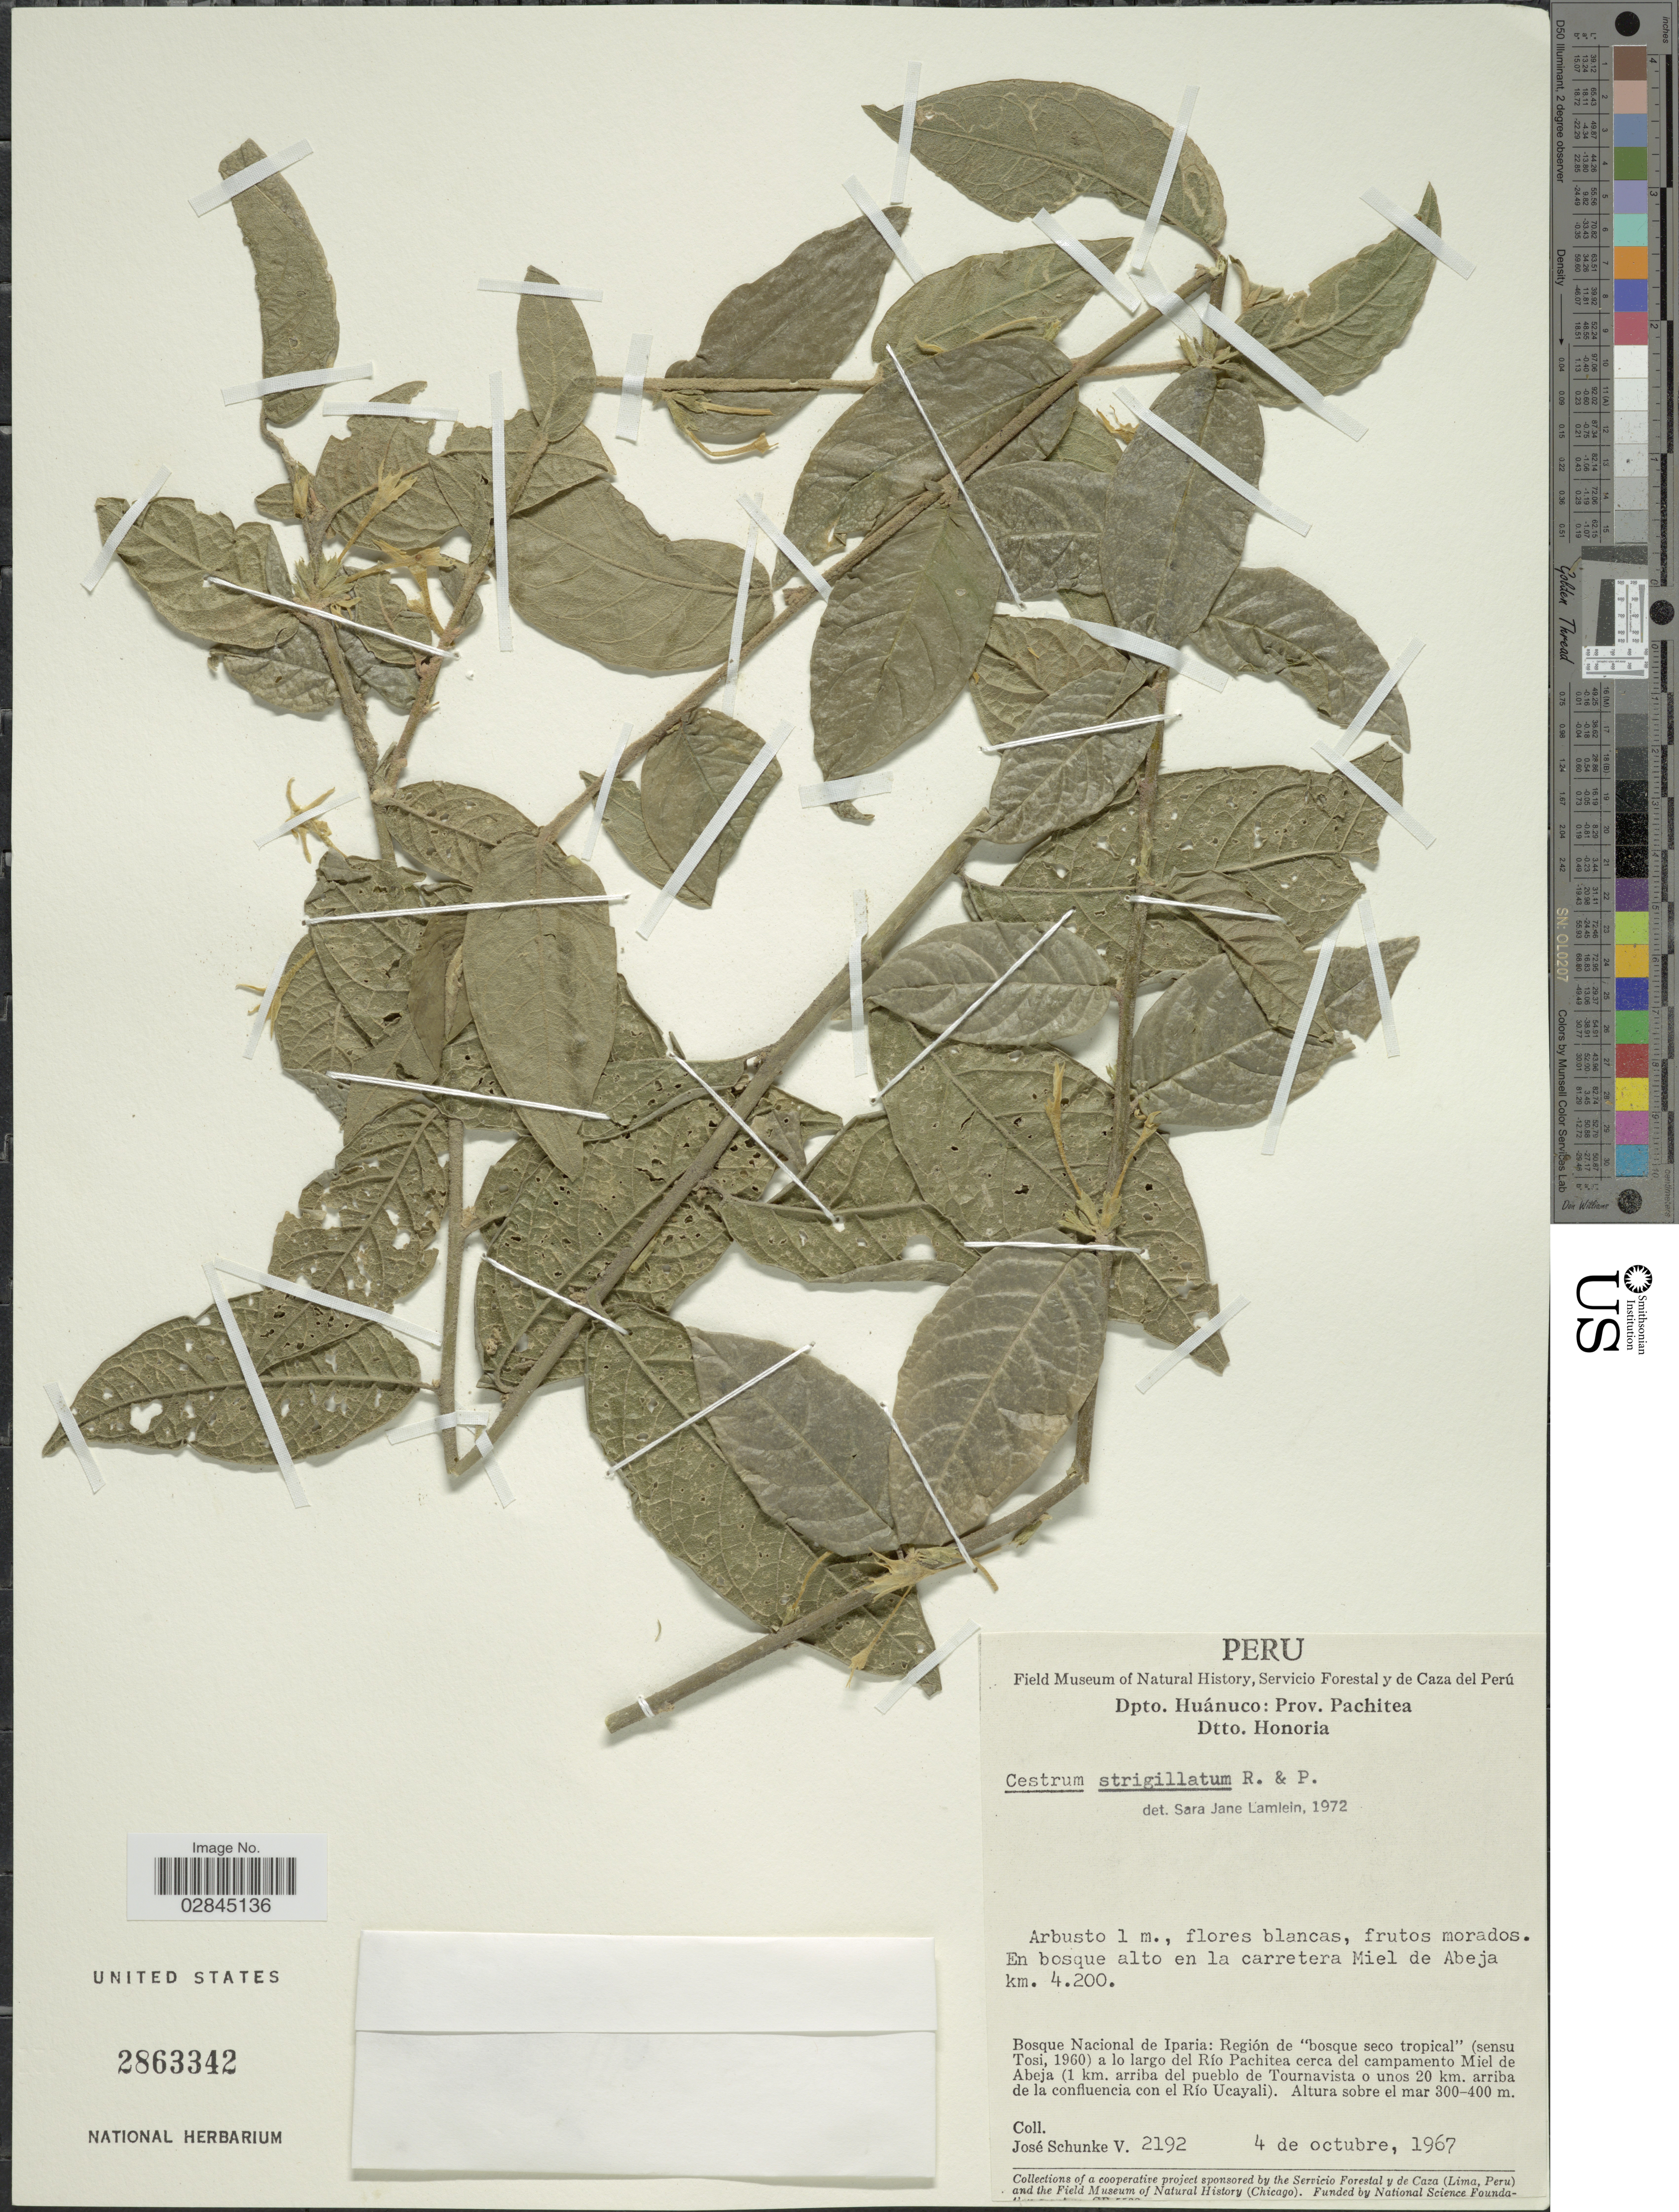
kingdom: Plantae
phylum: Tracheophyta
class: Magnoliopsida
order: Solanales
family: Solanaceae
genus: Cestrum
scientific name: Cestrum strigilatum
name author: Ruiz & Pav.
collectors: J. Schunke Vigo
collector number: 2192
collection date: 1967-10-04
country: Peru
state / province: Huánuco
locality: Prov. Pachitea. Dtto. Honoria. En bosque alto en la carretera Miel de Abeja km. 4. Bosque Nacional de Ipara: Región de "bosque seco tropical" (sensu Tosi, 1960) a lo largo del Río Pachitea cerca del campamento Miel de Abeja (1 km. arriba del puebla de Tournavista o unos 20 km. arriba de la confluencia con el Río Ucayali).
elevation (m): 300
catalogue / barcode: US 2863342